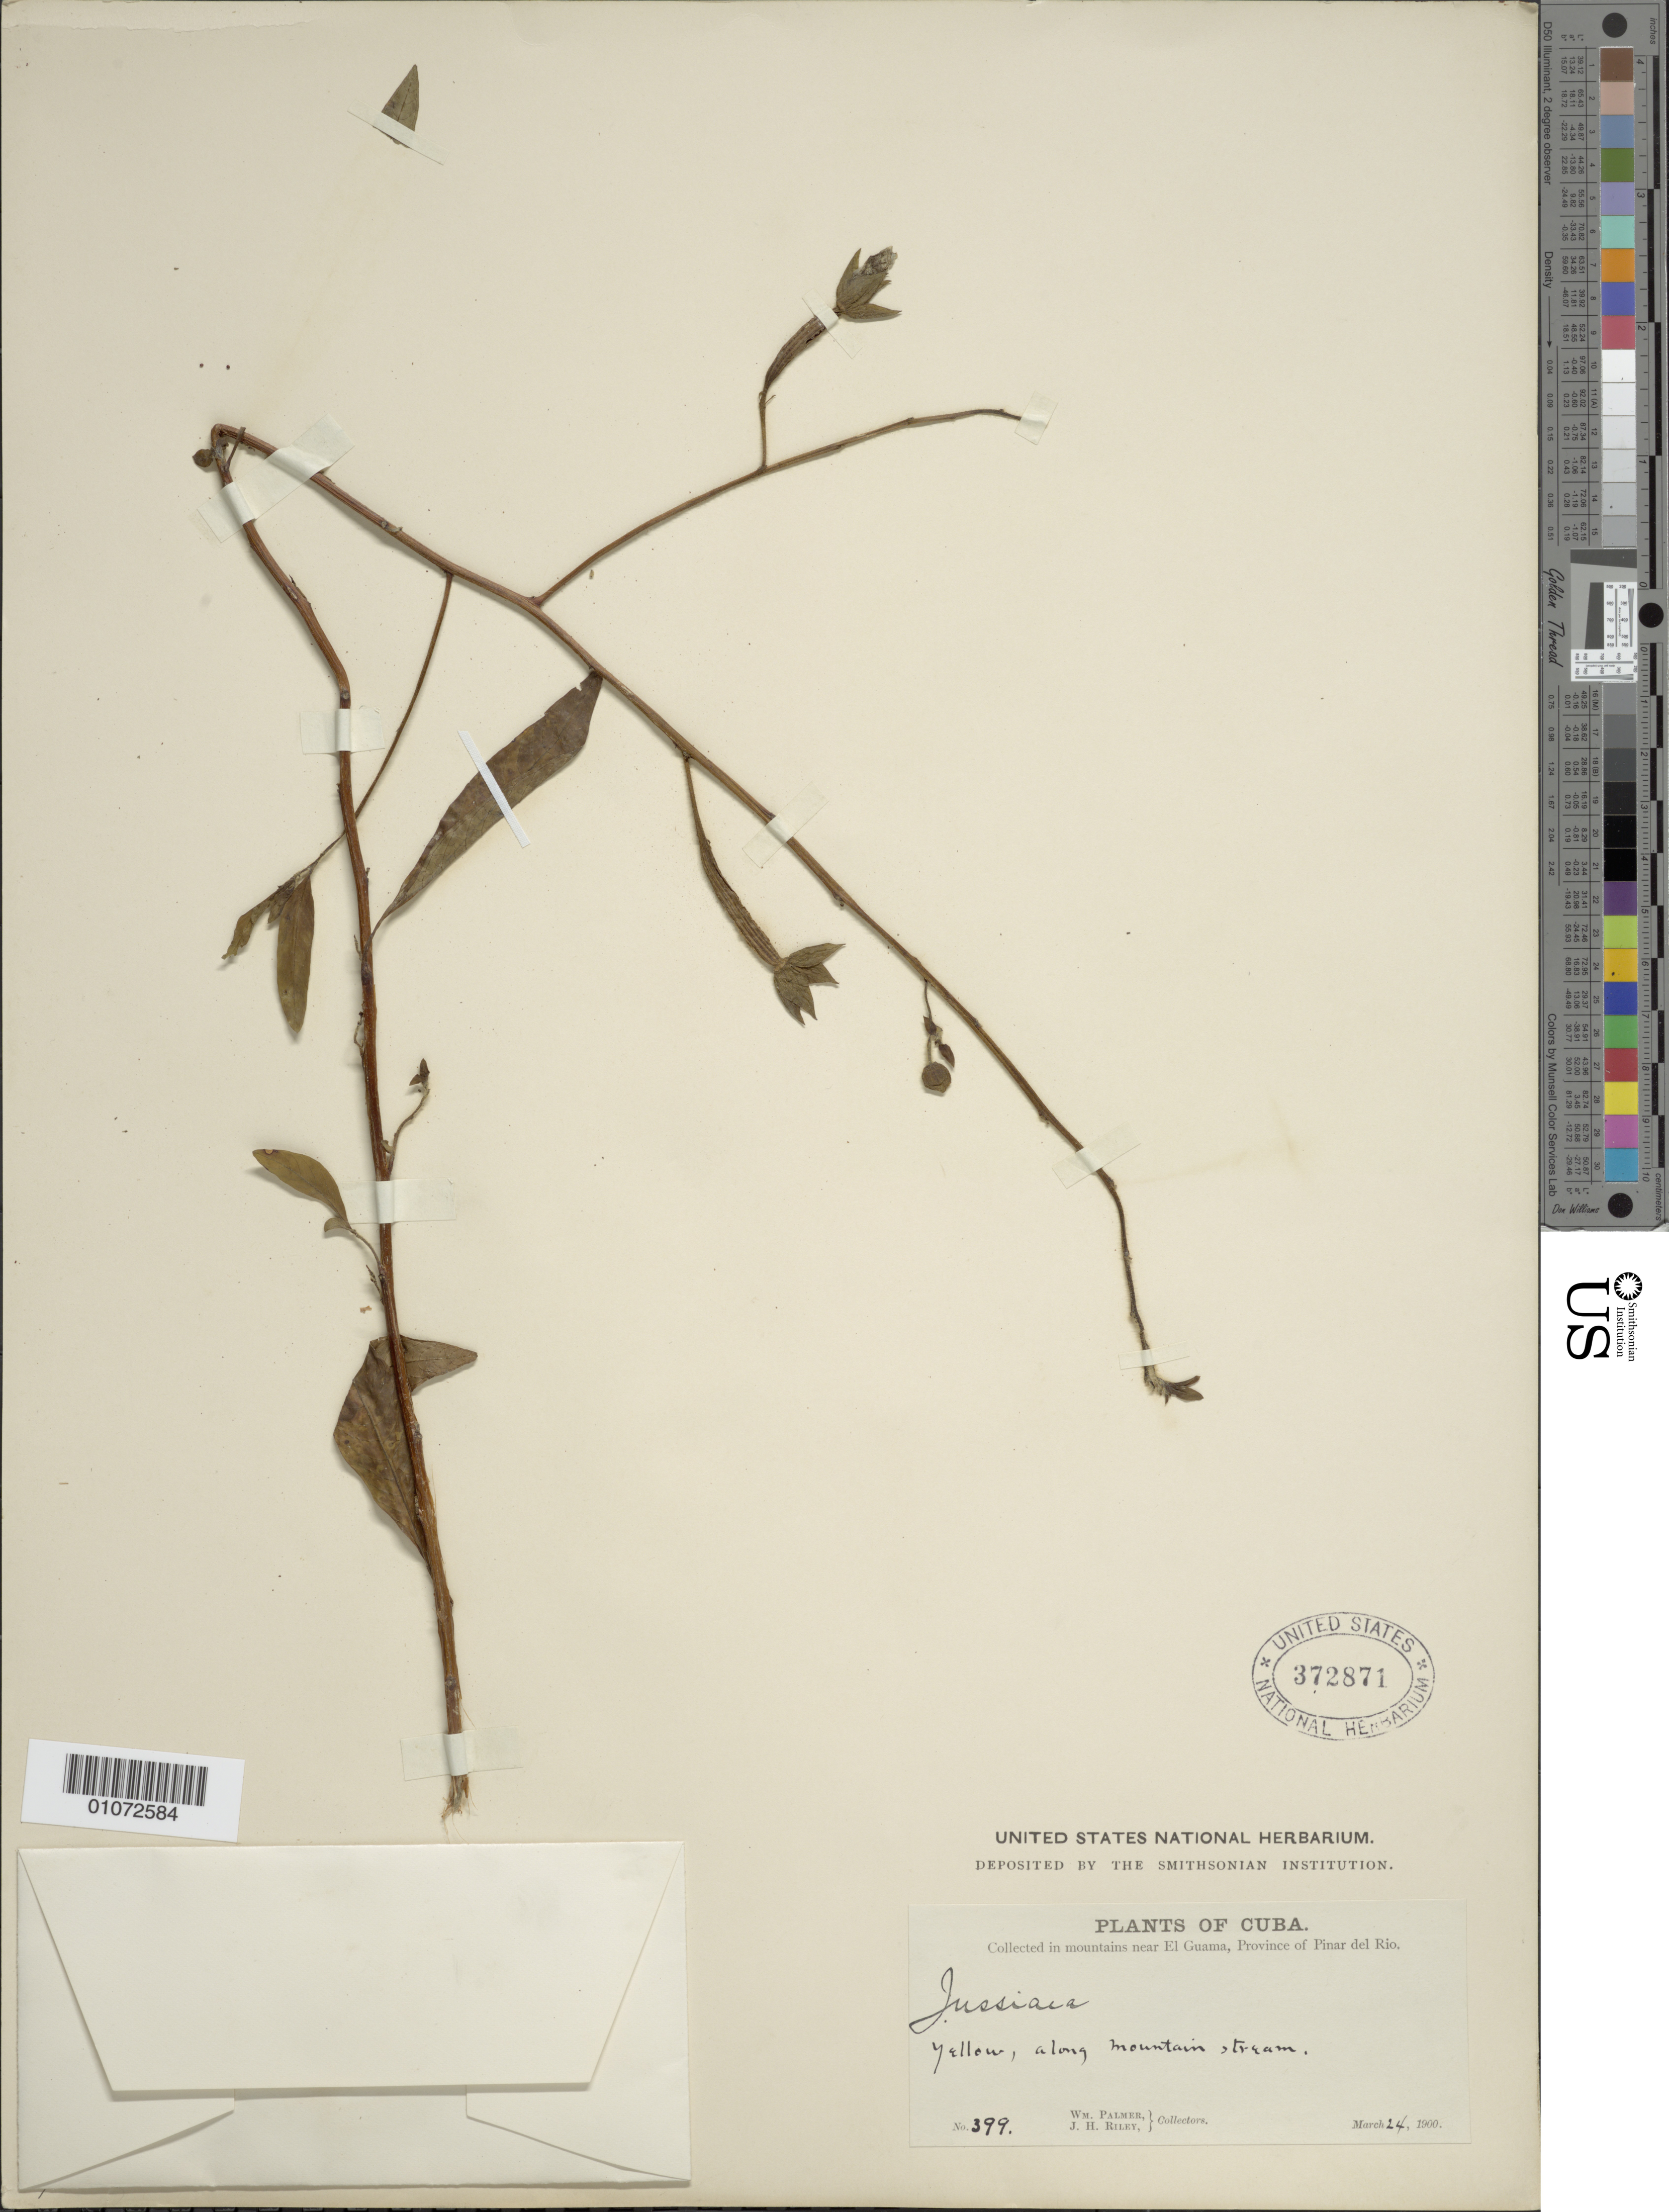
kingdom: Plantae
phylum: Tracheophyta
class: Magnoliopsida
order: Myrtales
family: Onagraceae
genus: Ludwigia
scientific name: Ludwigia octovalvis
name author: (Jacq.) P.H. Raven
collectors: W. Palmer & J. H. Riley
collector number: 399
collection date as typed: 24 Mar 1900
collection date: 1900-03-24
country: Cuba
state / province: Pinar del Rio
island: Cuba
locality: Collected in mountains near El Guama, along mountain stream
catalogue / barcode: US 372871